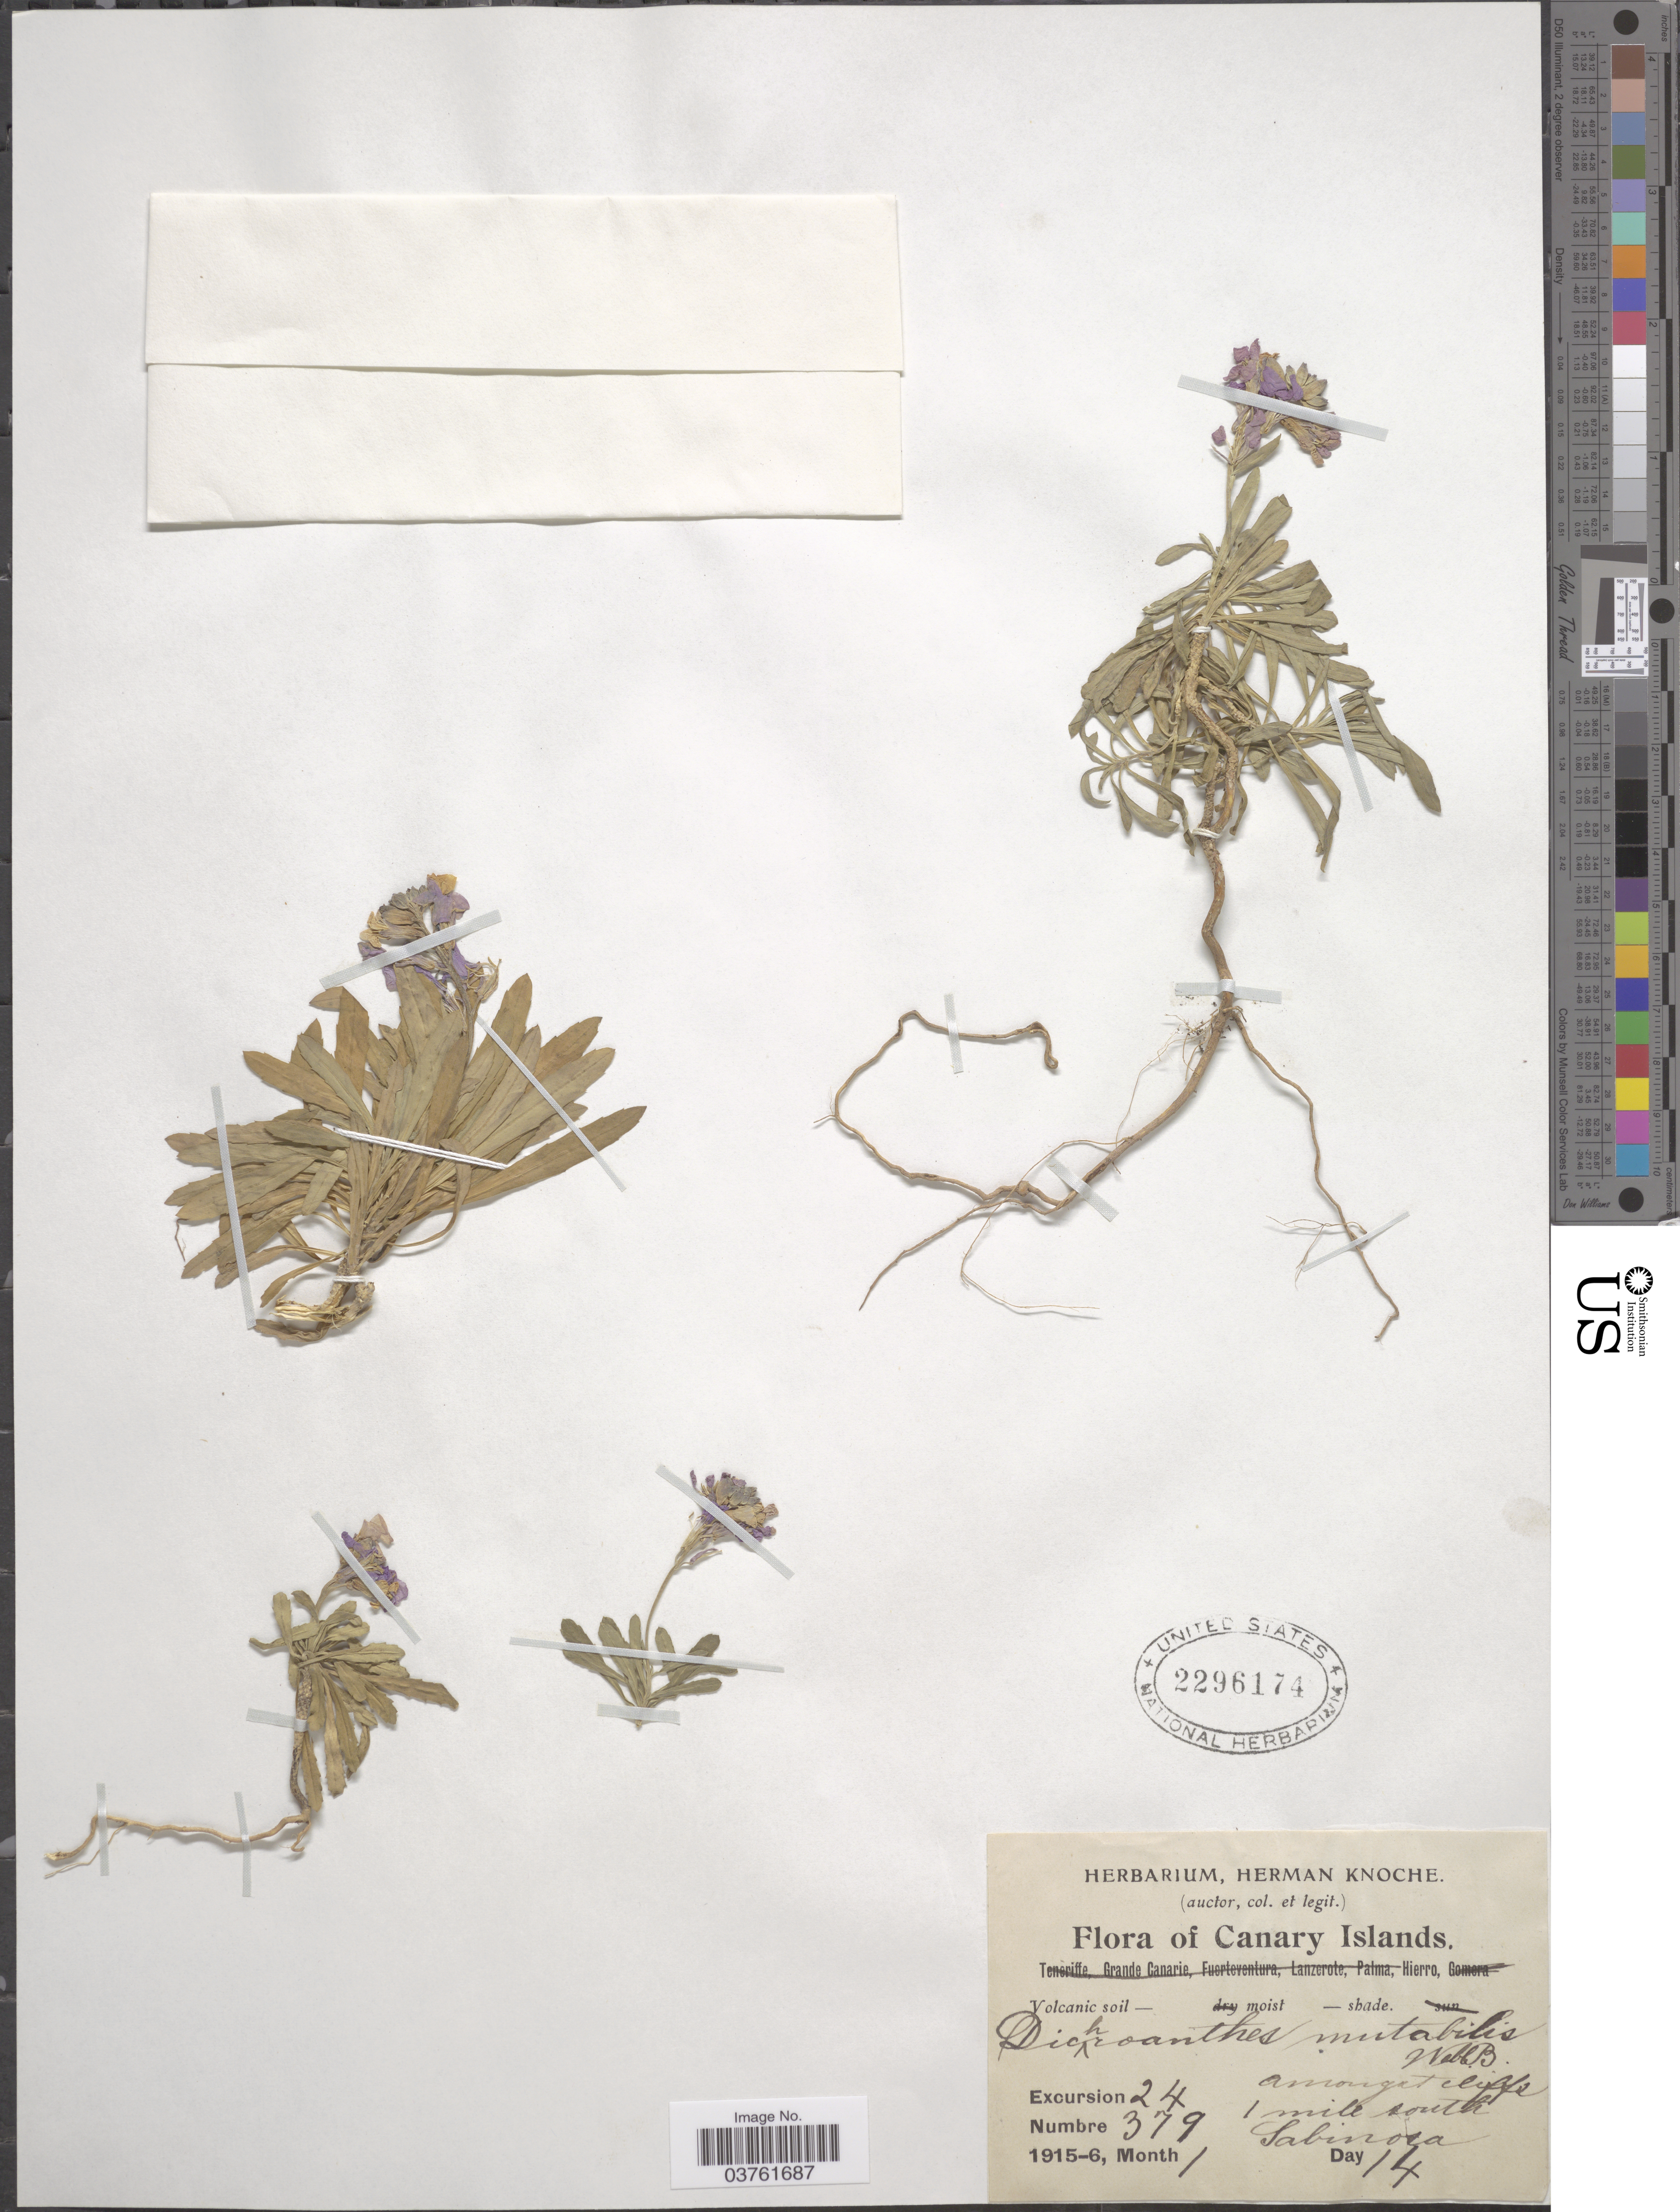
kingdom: Plantae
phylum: Tracheophyta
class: Magnoliopsida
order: Brassicales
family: Brassicaceae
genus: Cheiranthus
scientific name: Cheiranthus mutabilis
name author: L'Hér.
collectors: H. Knoche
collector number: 379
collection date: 1915-01-14/1916-01-14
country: Spain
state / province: Canarias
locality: Canary Islands. Hierro. Amongst cliffs 1 mile south Sabinosa.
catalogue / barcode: US 2296174